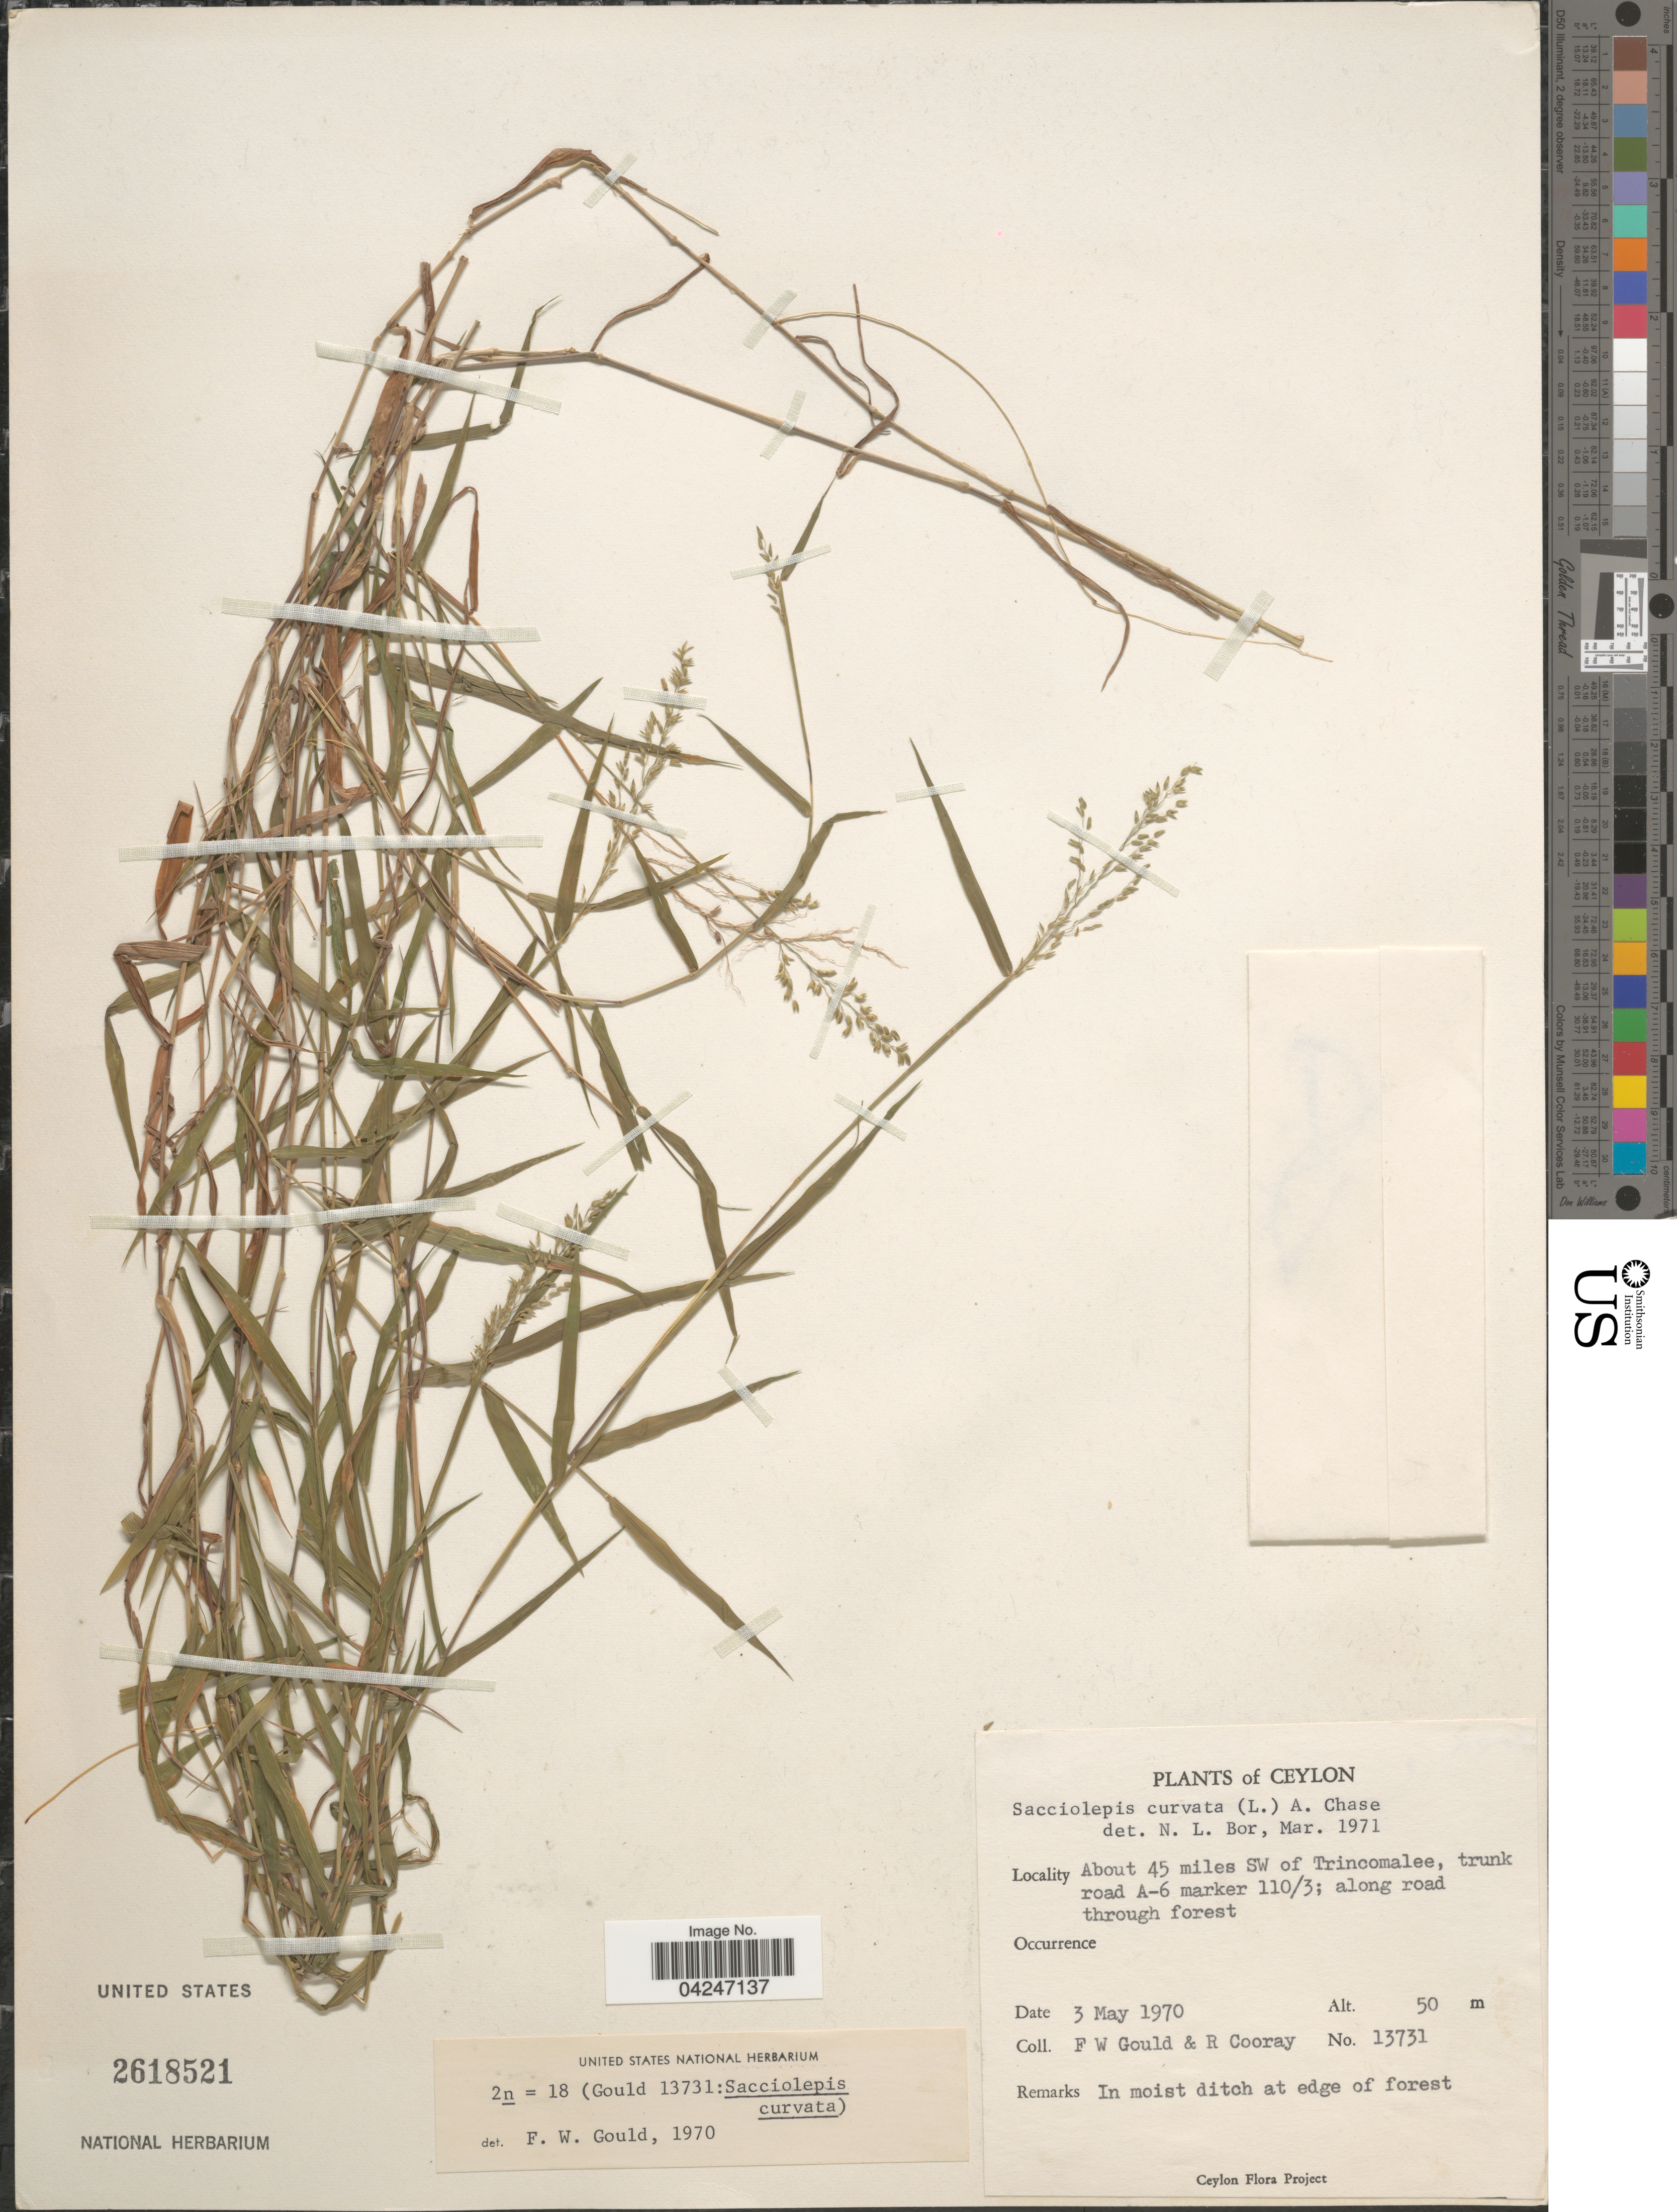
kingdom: Plantae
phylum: Tracheophyta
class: Liliopsida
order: Poales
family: Poaceae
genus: Sacciolepis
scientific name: Sacciolepis curvata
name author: (L.) Chase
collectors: F. W. Gould & R. Cooray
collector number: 13731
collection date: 1970-05-03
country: Sri Lanka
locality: Ceylon. About 45 miles SW of Trincomalee, trunk road A-6 marker 110/3; along road through forest. In moist ditch at edge of forest.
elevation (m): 50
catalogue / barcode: US 2618521